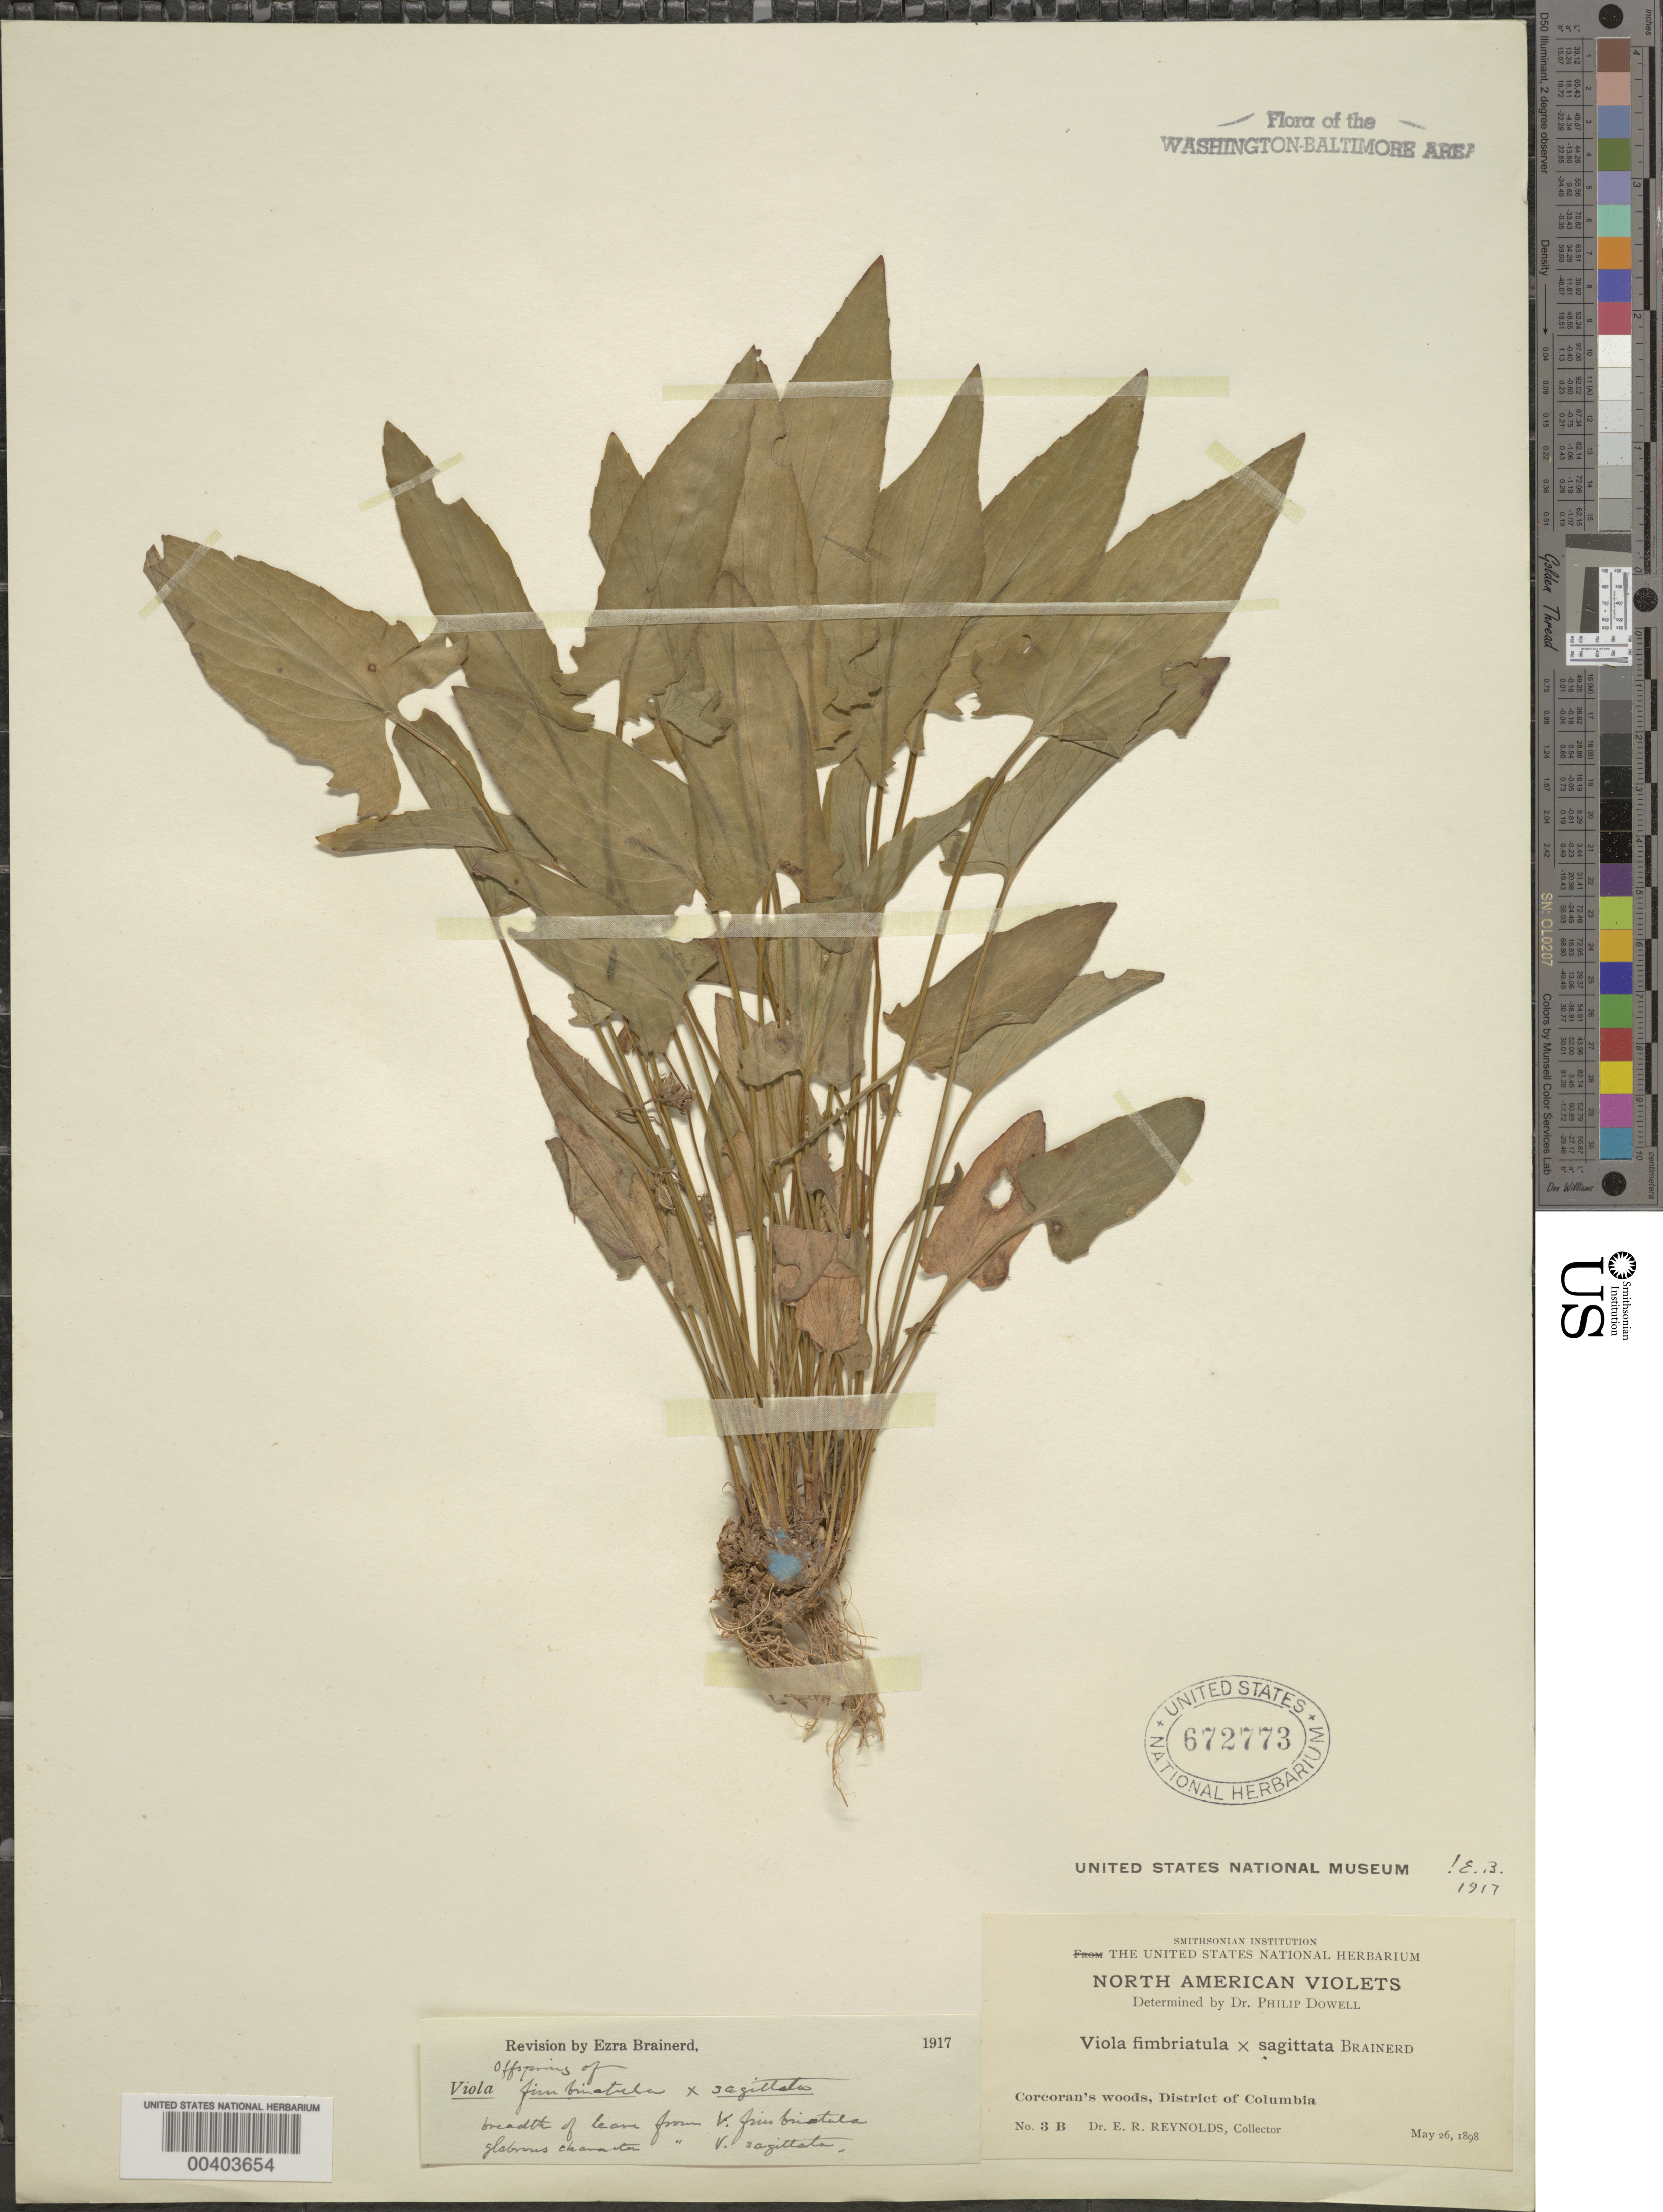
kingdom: Plantae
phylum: Tracheophyta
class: Magnoliopsida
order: Malpighiales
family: Violaceae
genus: Viola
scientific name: Viola sagittata var. ovata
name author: (Nutt.) Torr. & A. Gray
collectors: E. Reynolds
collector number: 3B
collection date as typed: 26 May 1898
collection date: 1898-05-26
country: United States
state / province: District of Columbia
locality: Corcorans Woods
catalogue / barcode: US 672773